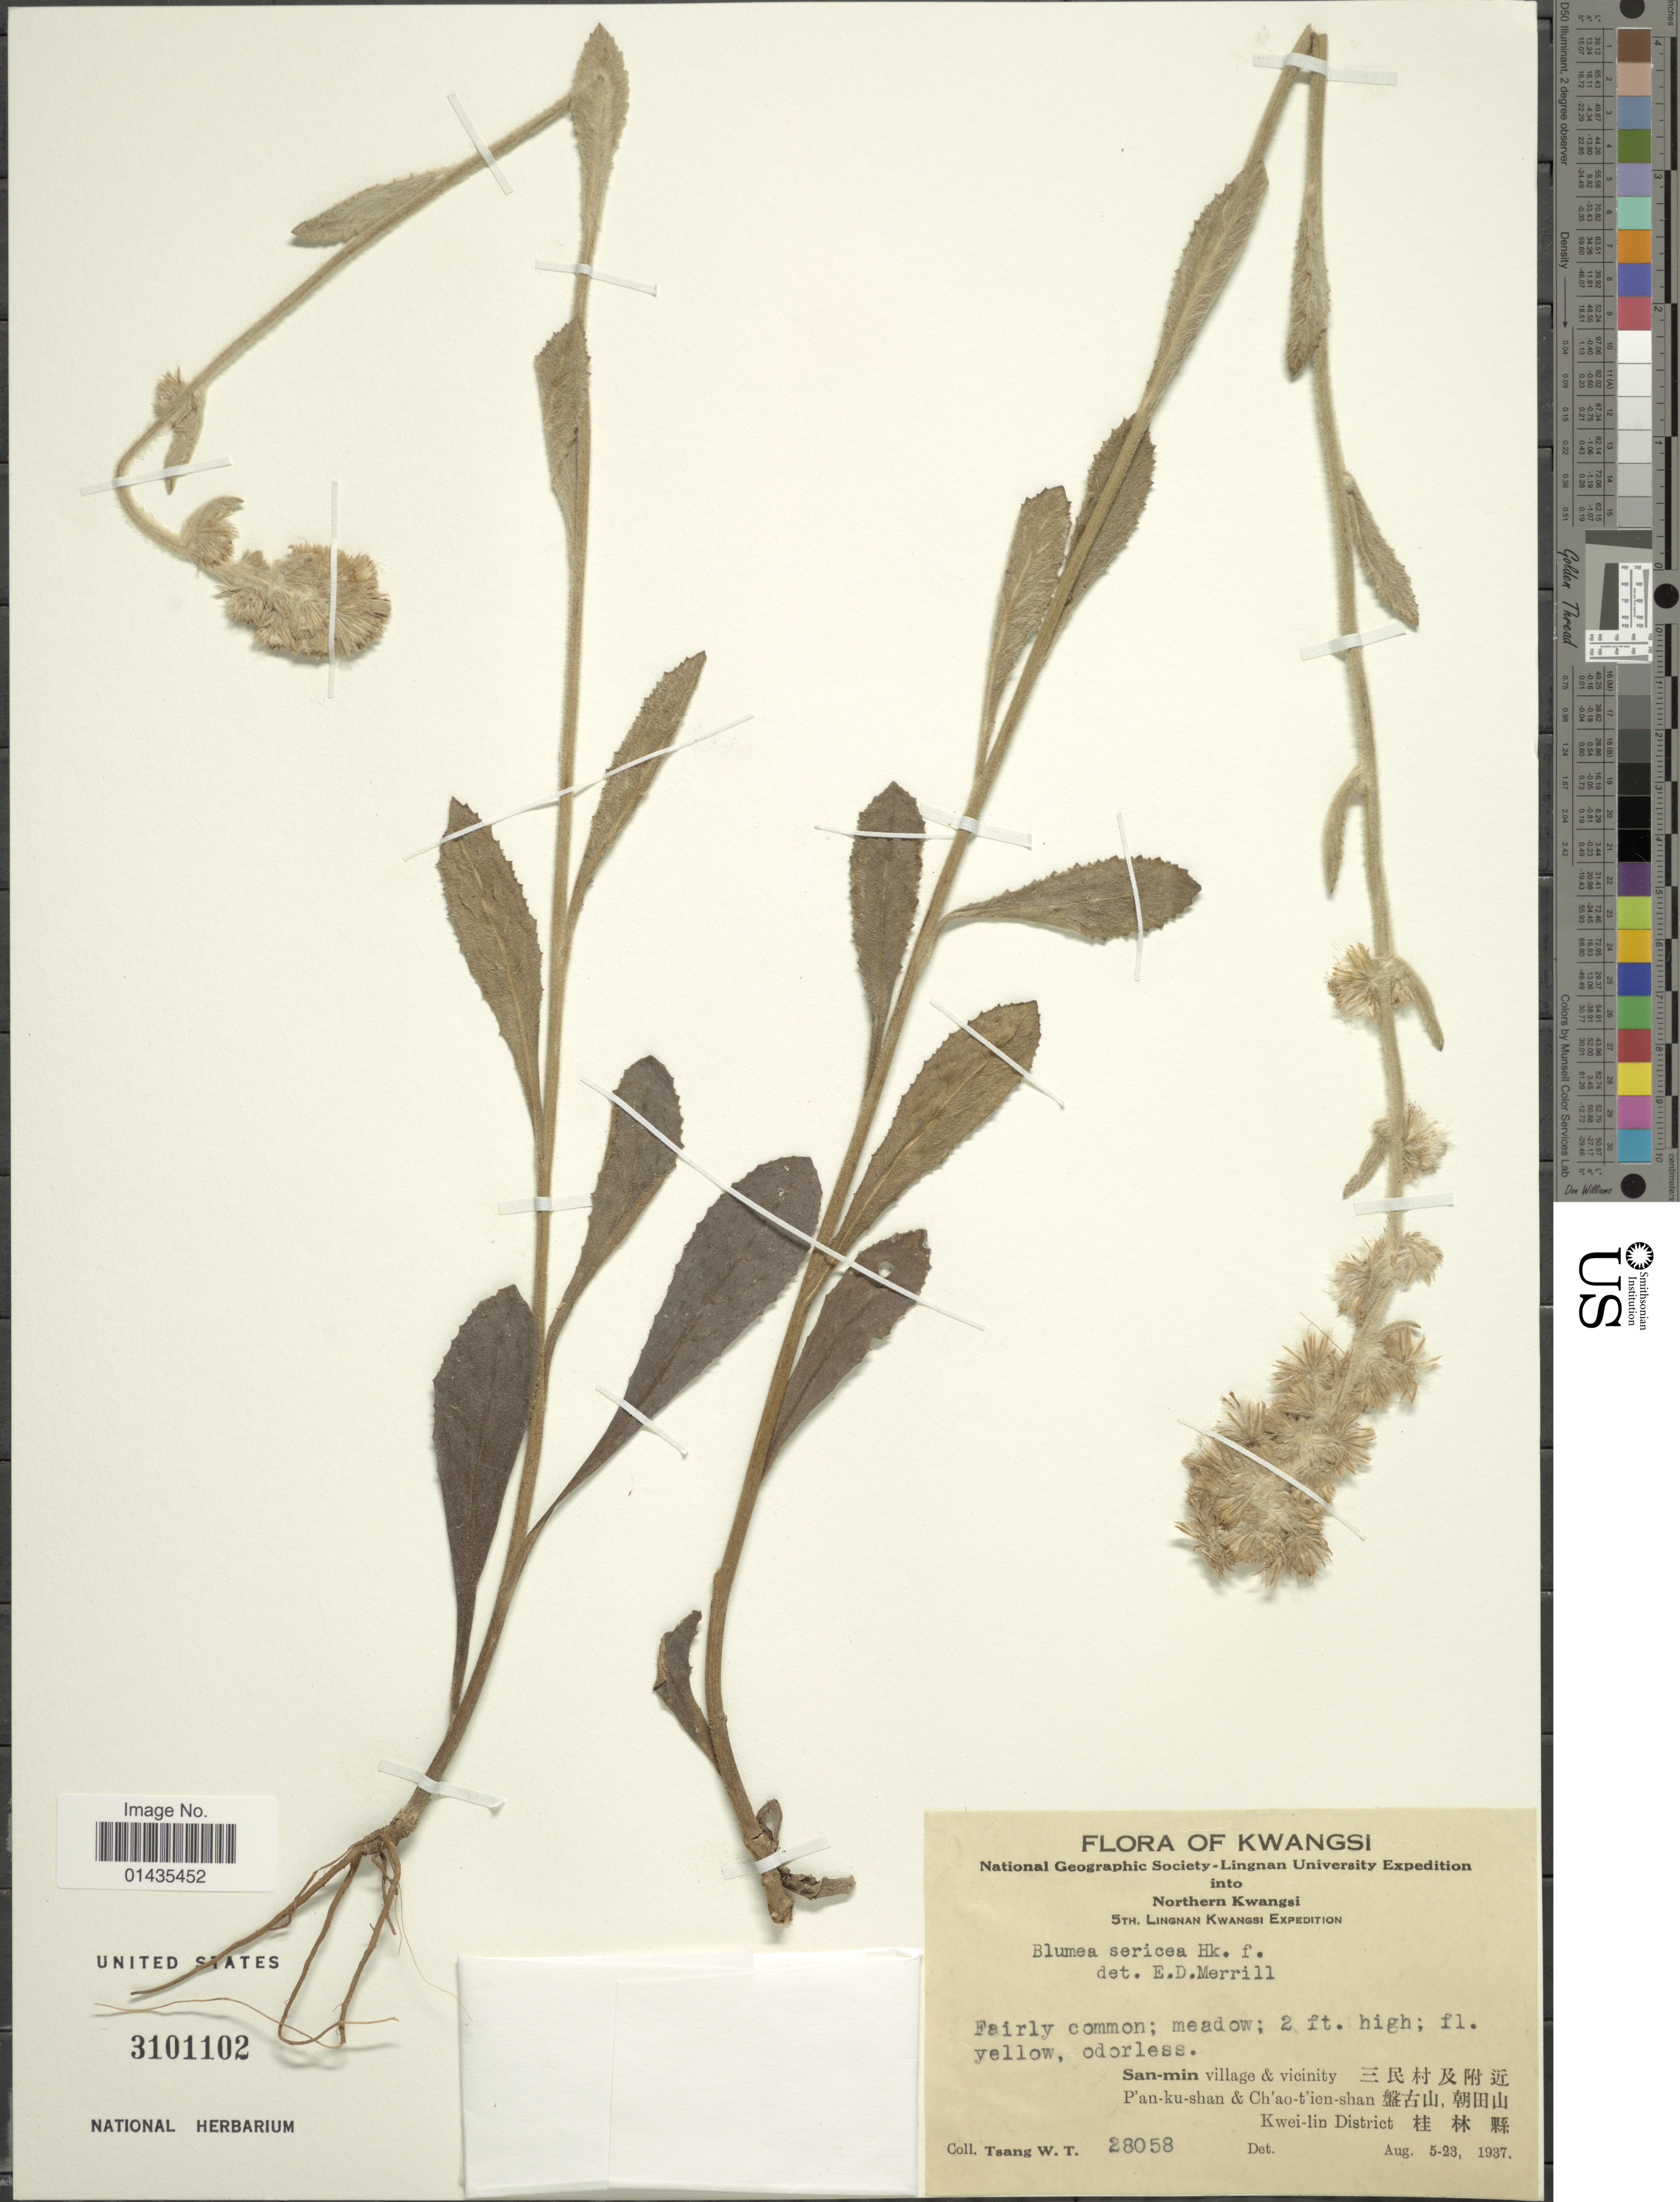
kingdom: Plantae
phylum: Tracheophyta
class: Magnoliopsida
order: Asterales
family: Asteraceae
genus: Blumea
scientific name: Blumea sericans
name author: (Kurz) Hook. f.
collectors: W. T. Tsang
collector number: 28058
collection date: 1937-08-05/1937-08-23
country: China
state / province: Guangxi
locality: Northern Kwangsi, San-min village & vicinity, P'an-ku-shan & Ch'ao-t'ien-shan, Kwei-lin District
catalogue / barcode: US 3101102